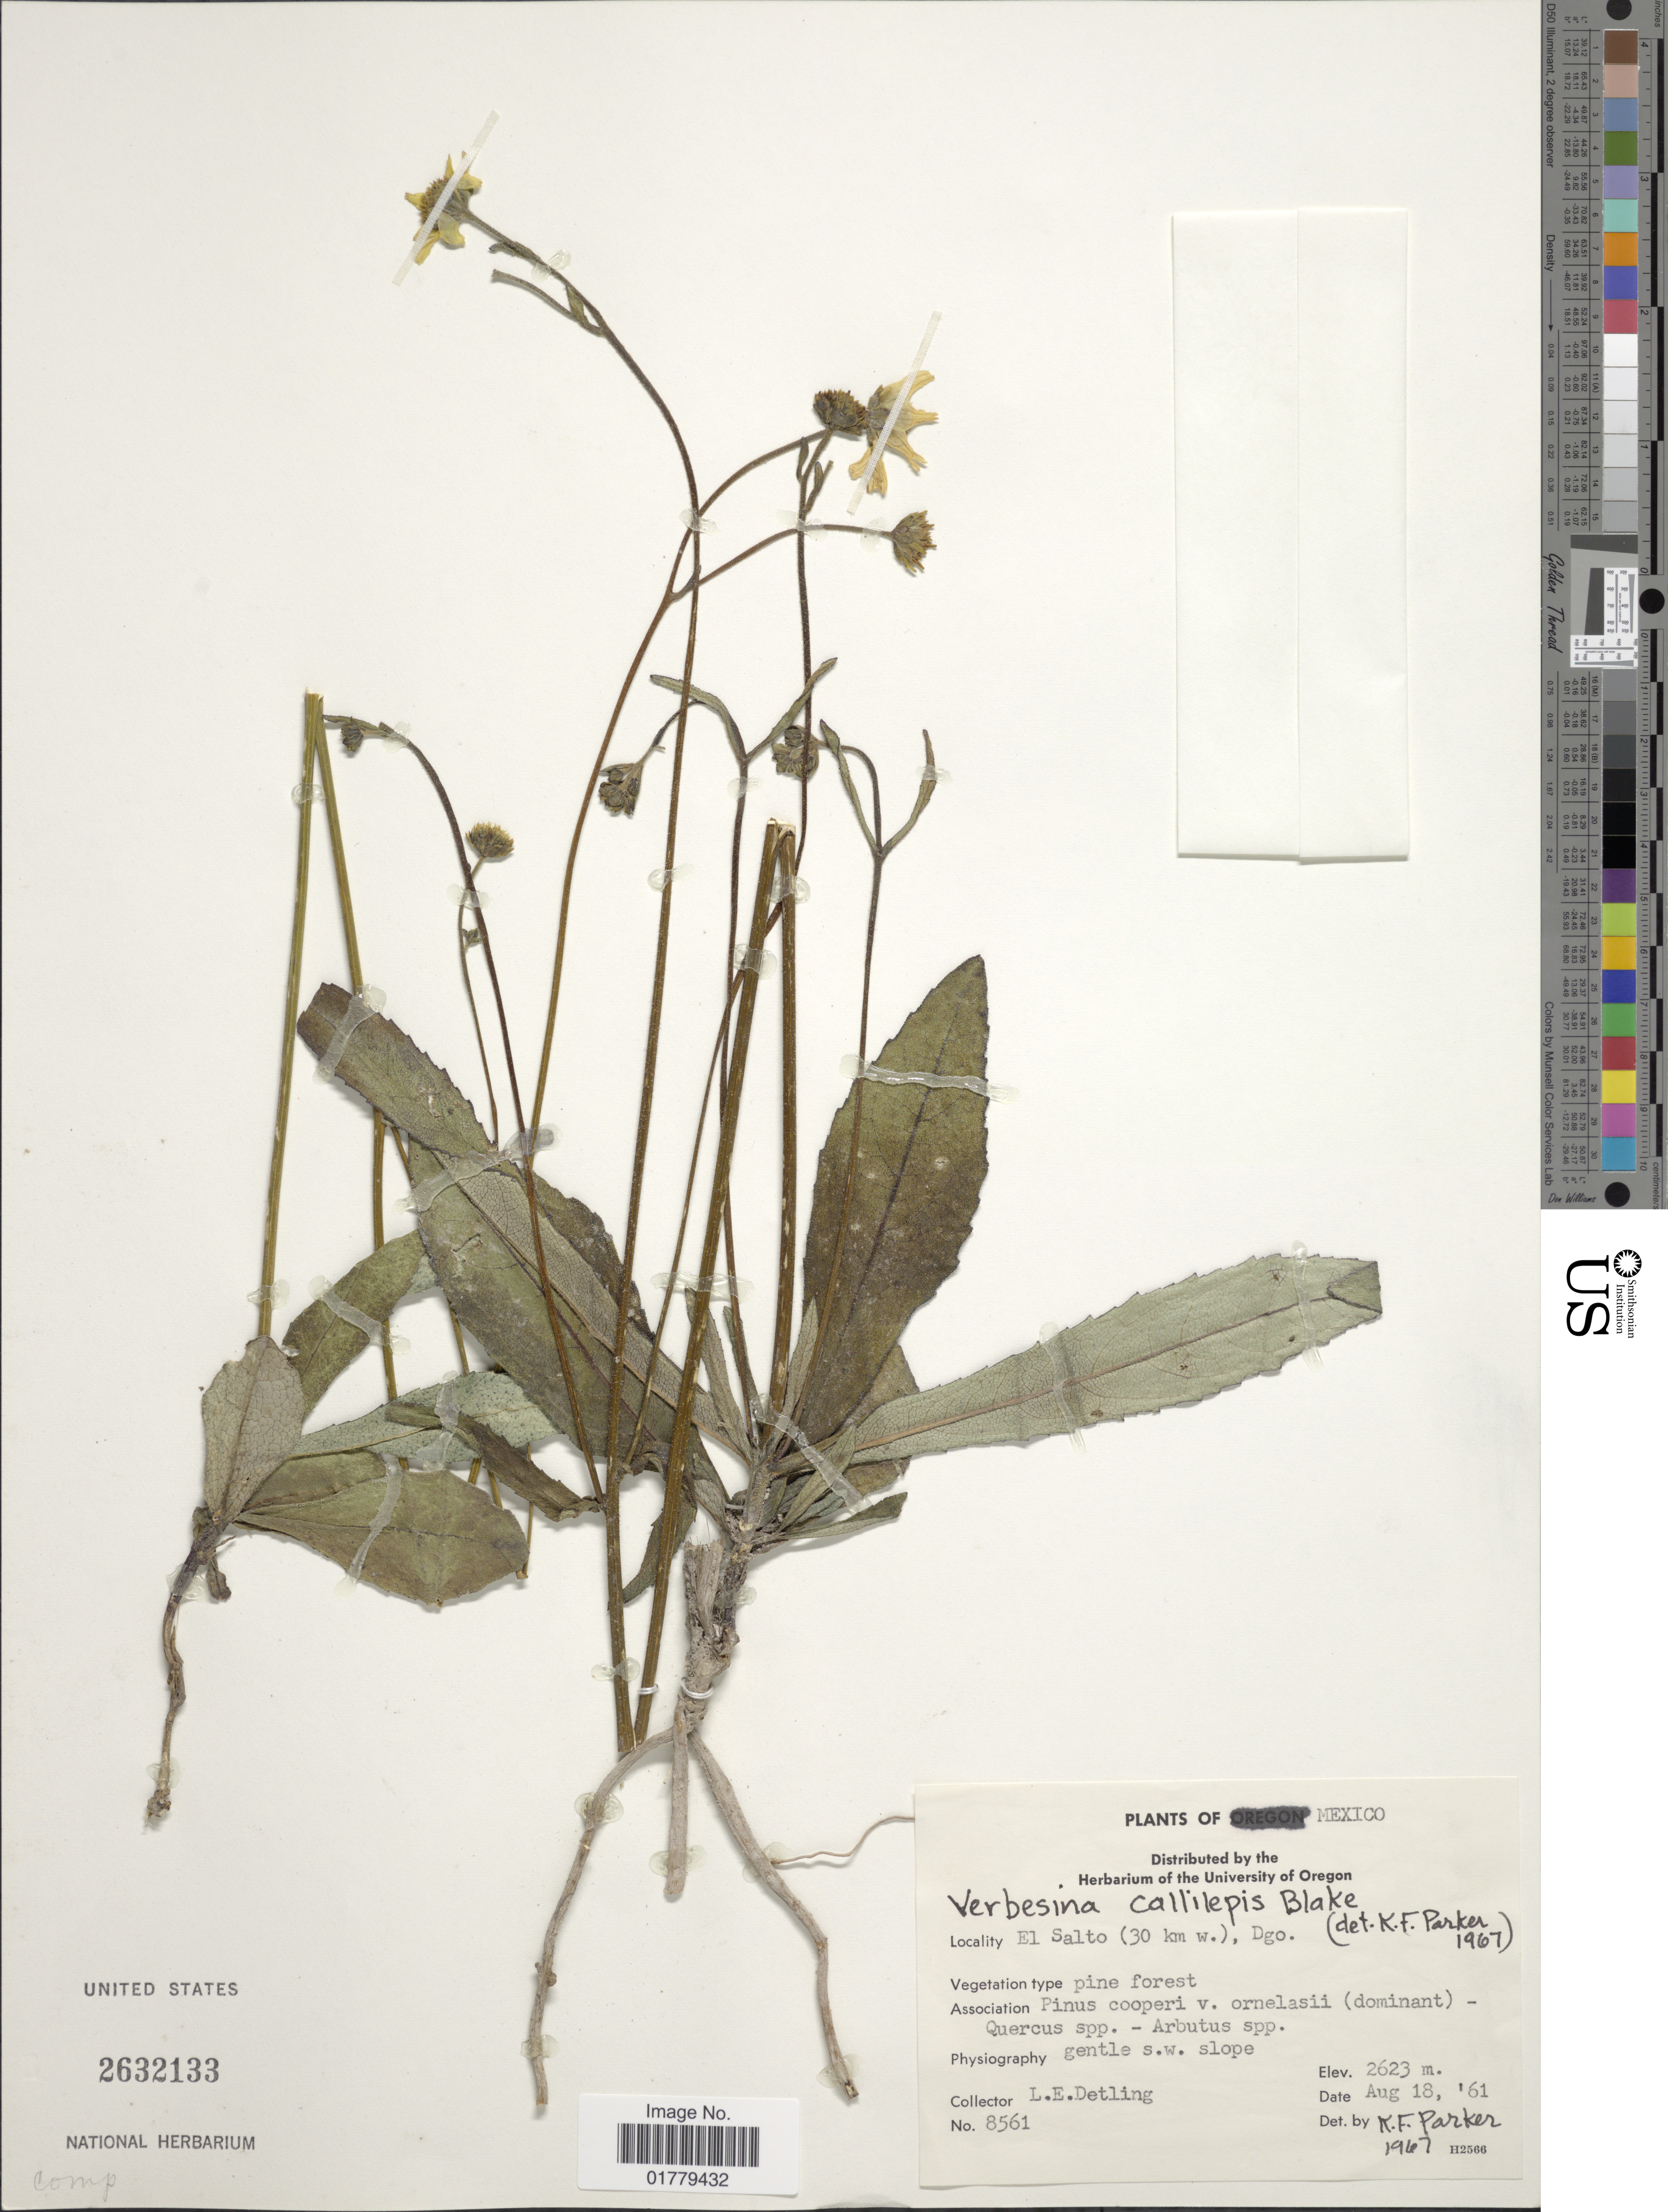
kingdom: Plantae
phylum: Tracheophyta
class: Magnoliopsida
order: Asterales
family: Asteraceae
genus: Verbesina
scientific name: Verbesina callilepis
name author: S.F. Blake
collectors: L. E. Detling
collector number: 8561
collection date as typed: Transcribed d/m/y: 18/8/61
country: Mexico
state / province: Durango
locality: El Salto (30 km w.) Dgo.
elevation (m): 2623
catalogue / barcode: US 2632133